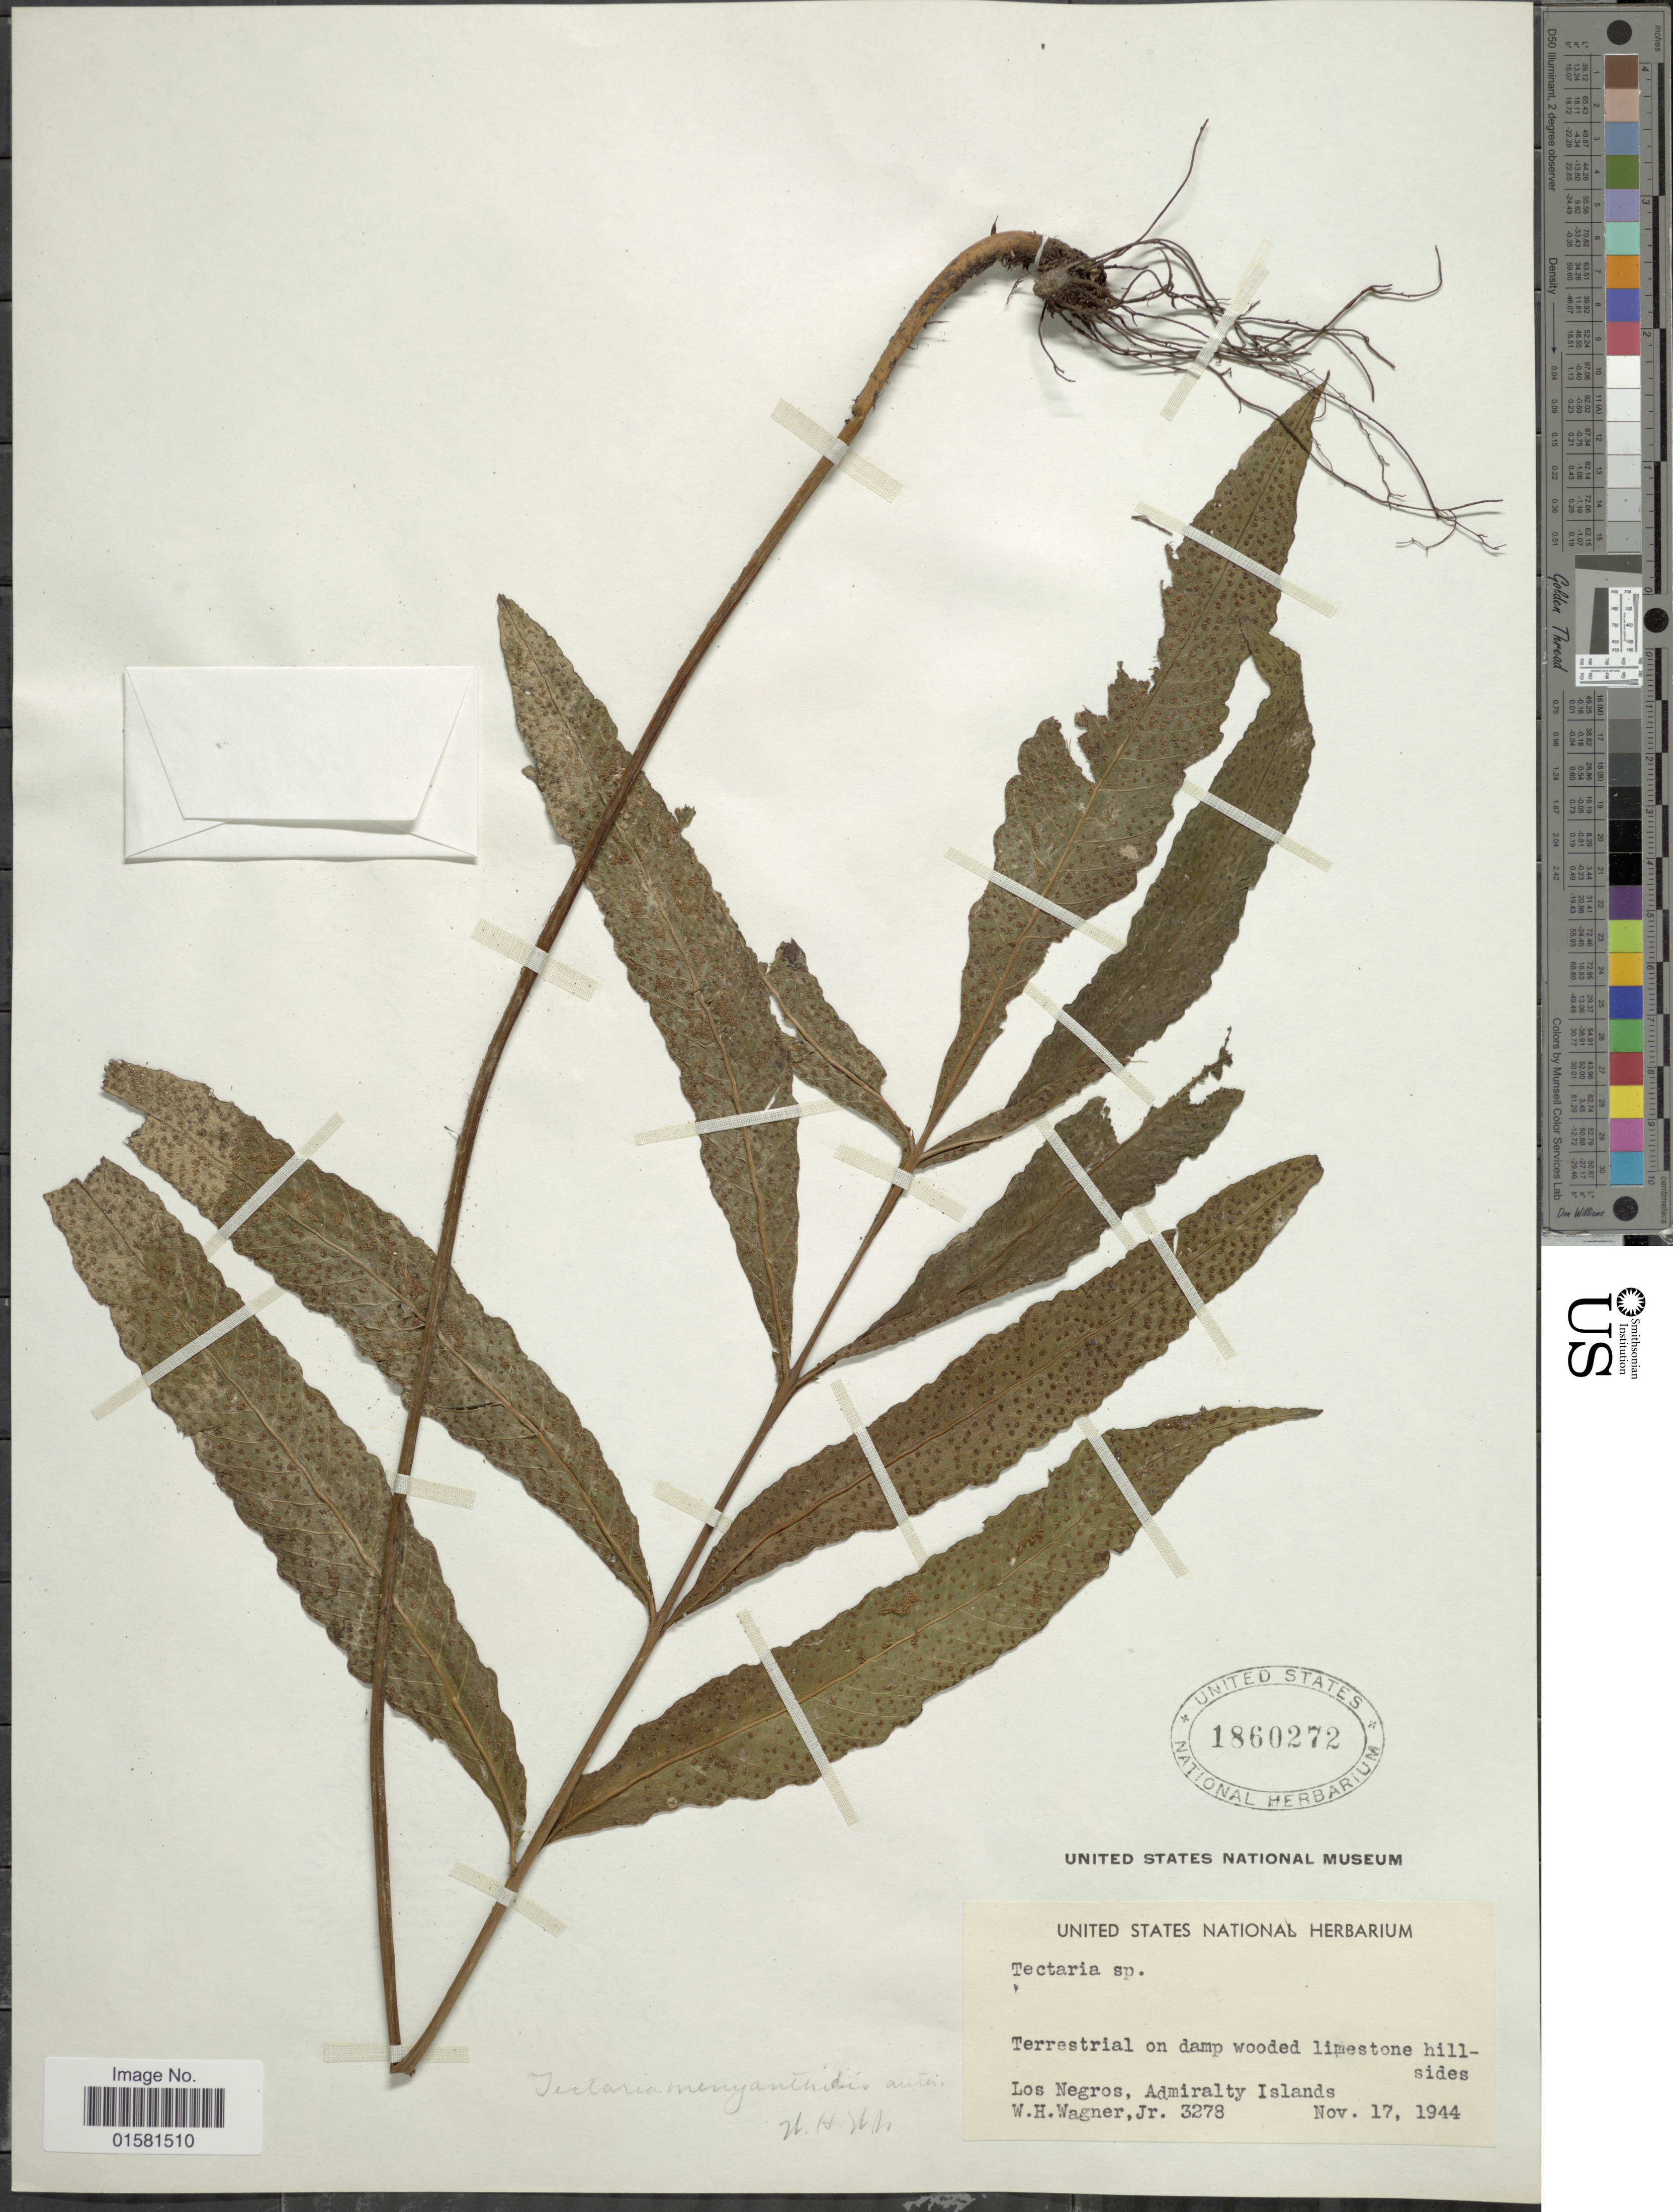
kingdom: Plantae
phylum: Tracheophyta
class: Polypodiopsida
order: Polypodiales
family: Tectariaceae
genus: Tectaria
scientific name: Tectaria menyanthidis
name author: (C. Presl) Copel.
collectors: W. H. Wagner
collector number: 3278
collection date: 1944-11-17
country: Papua New Guinea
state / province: Manus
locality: Los Negros, Admiralty Islands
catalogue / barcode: US 1860272